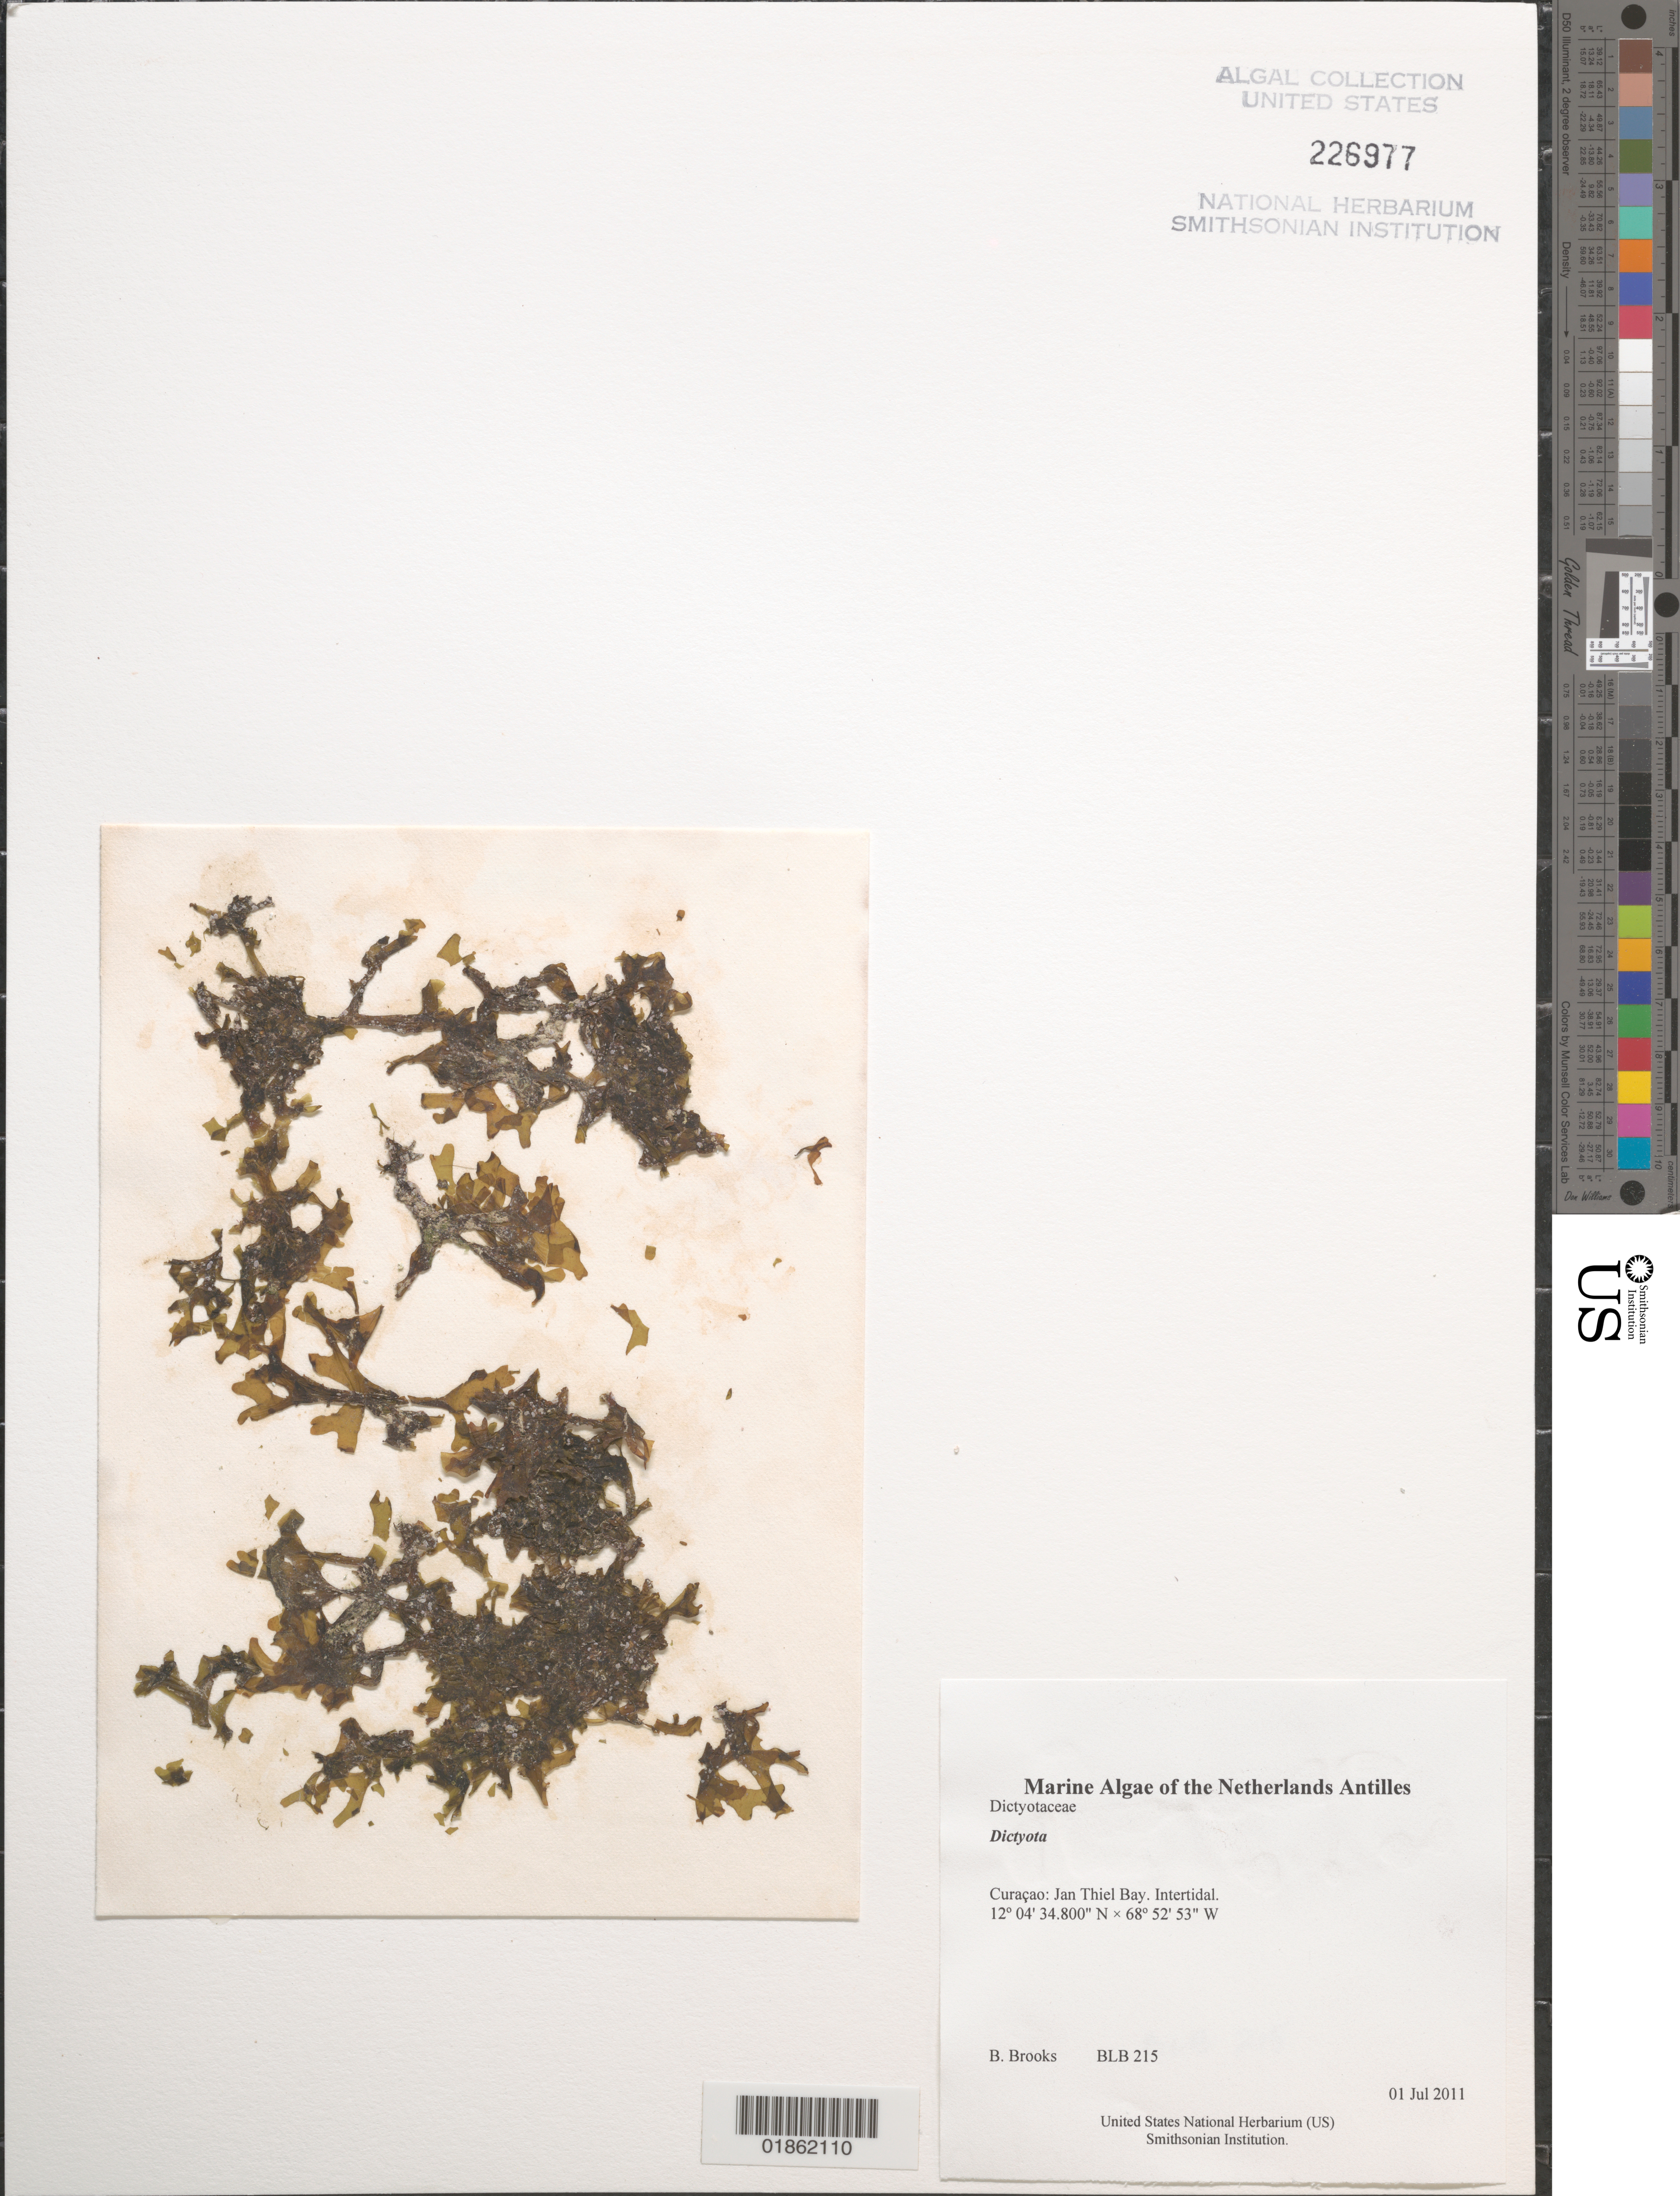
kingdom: Chromista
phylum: Ochrophyta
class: Phaeophyceae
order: Dictyotales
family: Dictyotaceae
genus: Dictyota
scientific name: Dictyota sp.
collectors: B. Brooks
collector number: BLB 215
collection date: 2011-07-01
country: Curaçao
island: Curaçao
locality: Jan Thiel Bay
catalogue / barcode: US 226977